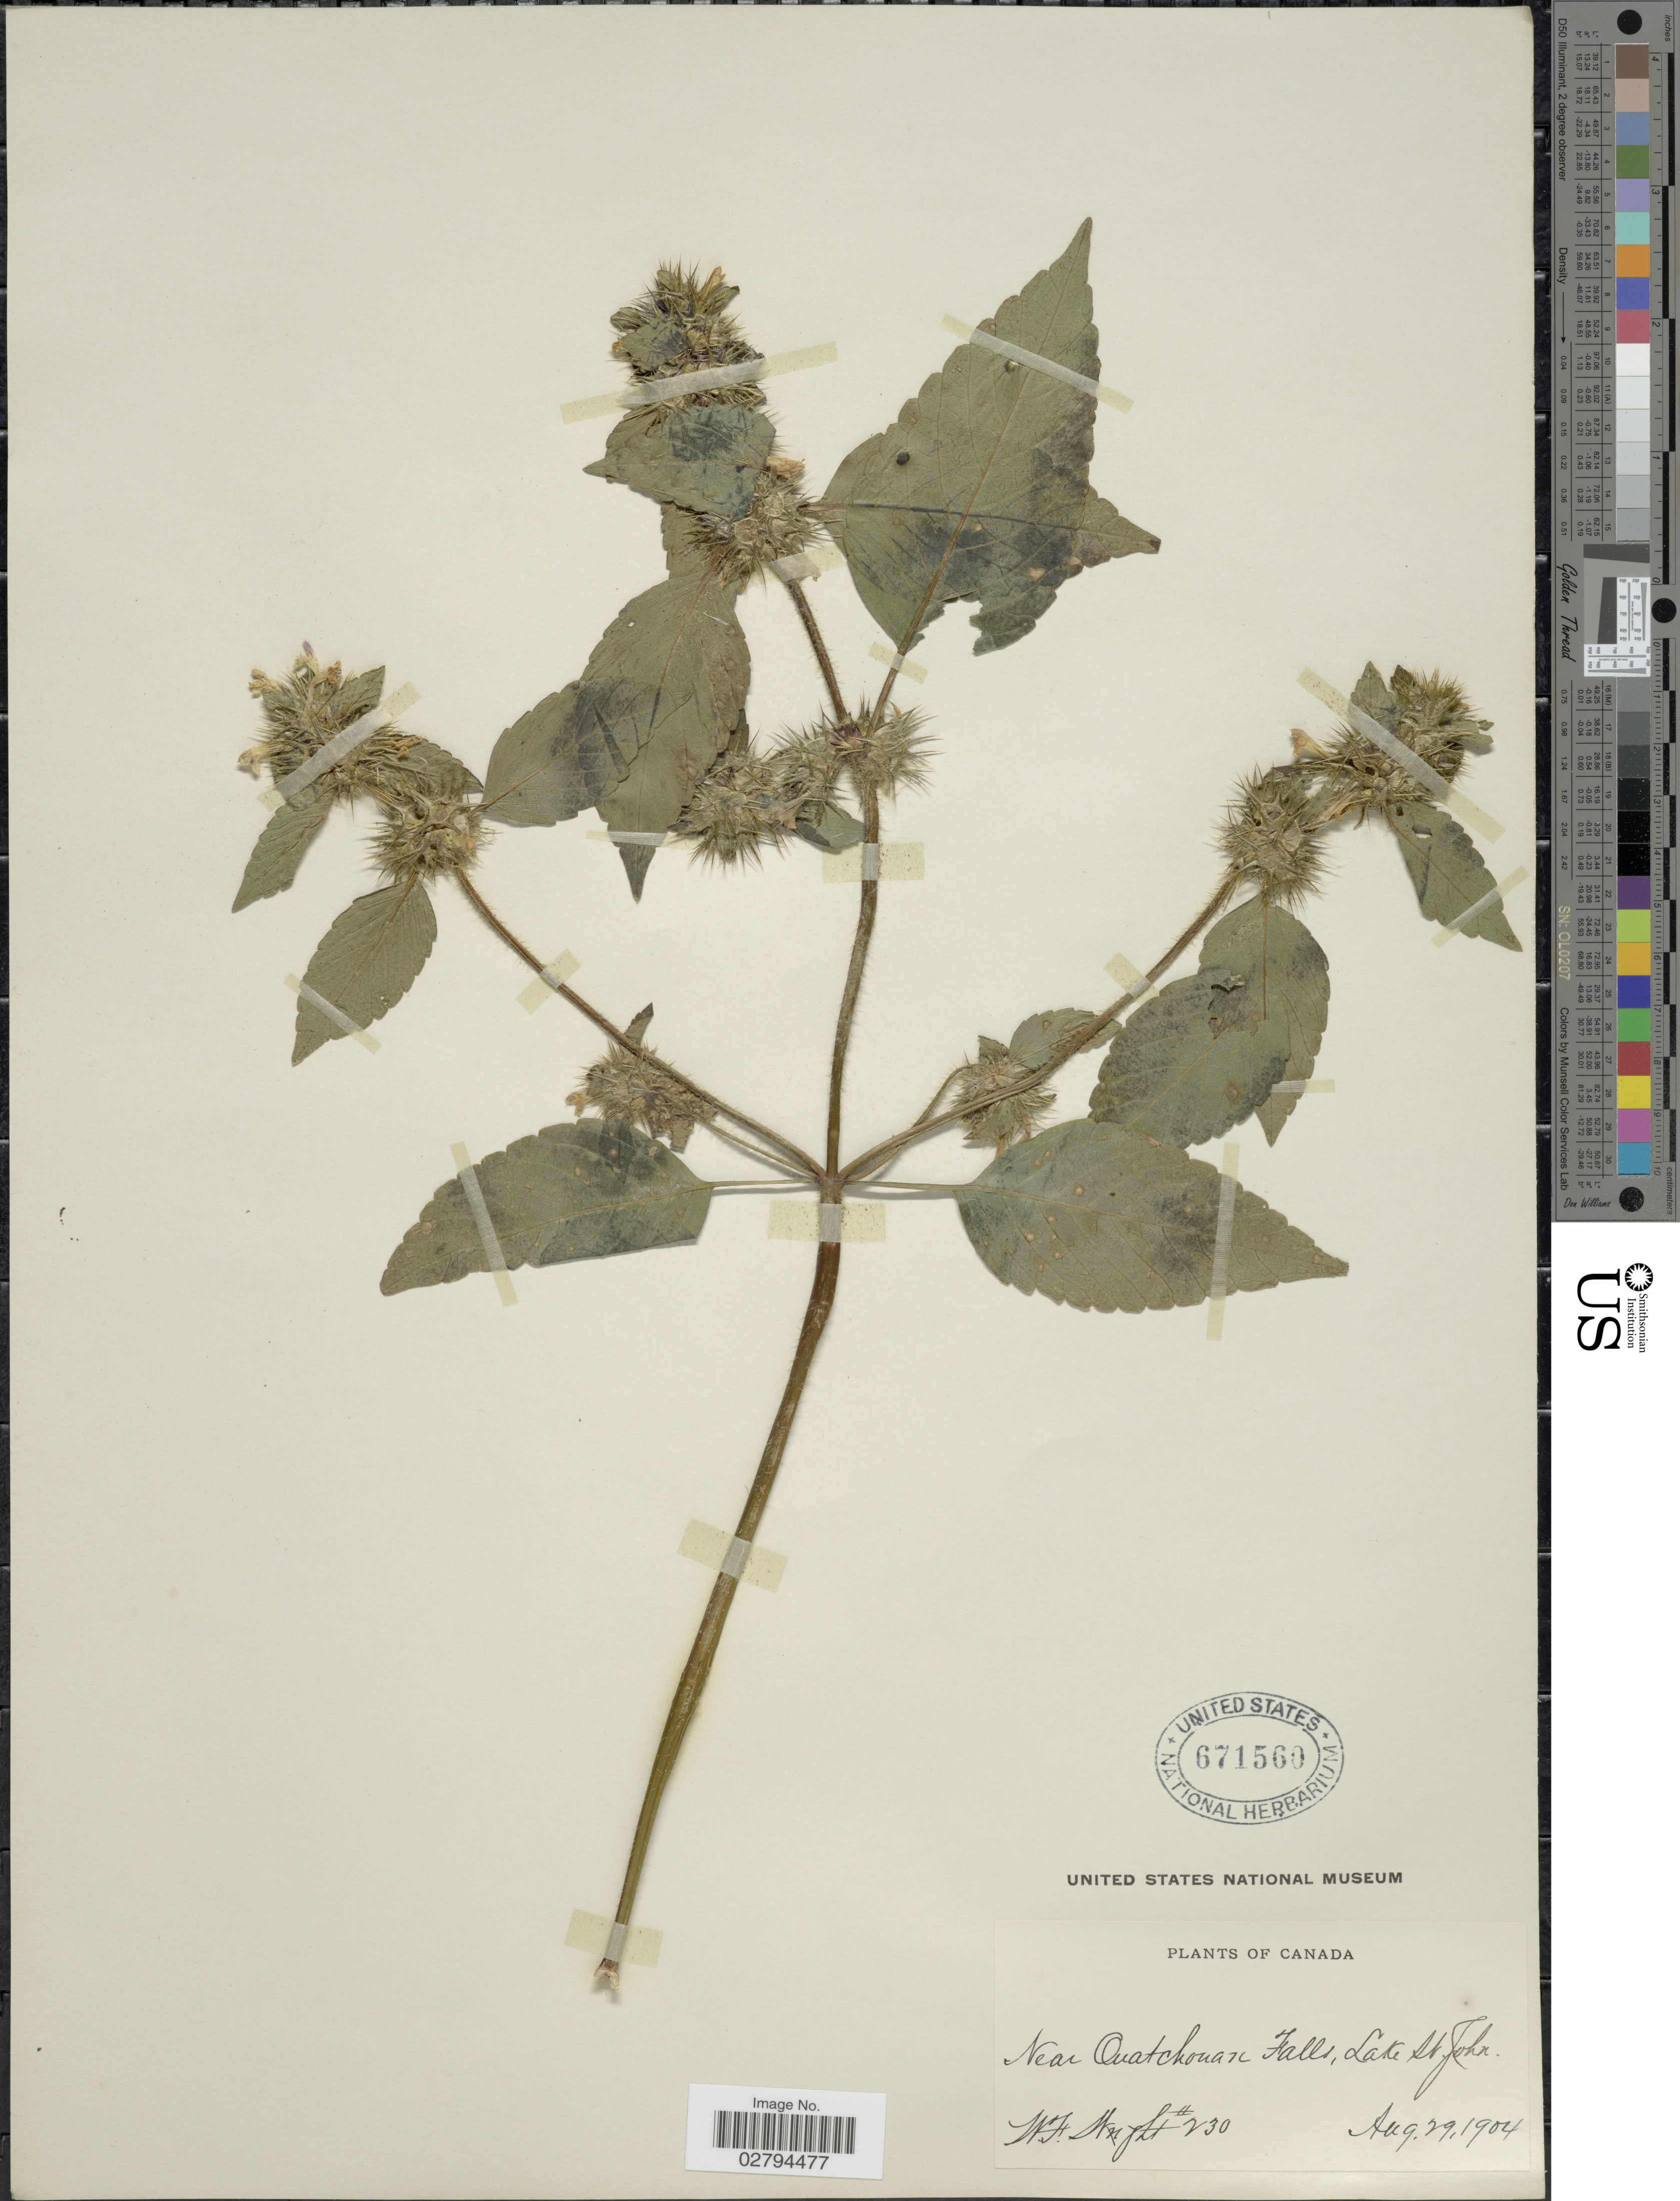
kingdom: Plantae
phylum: Tracheophyta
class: Magnoliopsida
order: Lamiales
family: Lamiaceae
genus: Galeopsis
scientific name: Galeopsis tetrahit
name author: L.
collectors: W. F. Wright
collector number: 230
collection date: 1904-08-29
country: Canada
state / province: Quebec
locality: Near Ouatchouan Falls, Lake St. John.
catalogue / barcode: US 671560